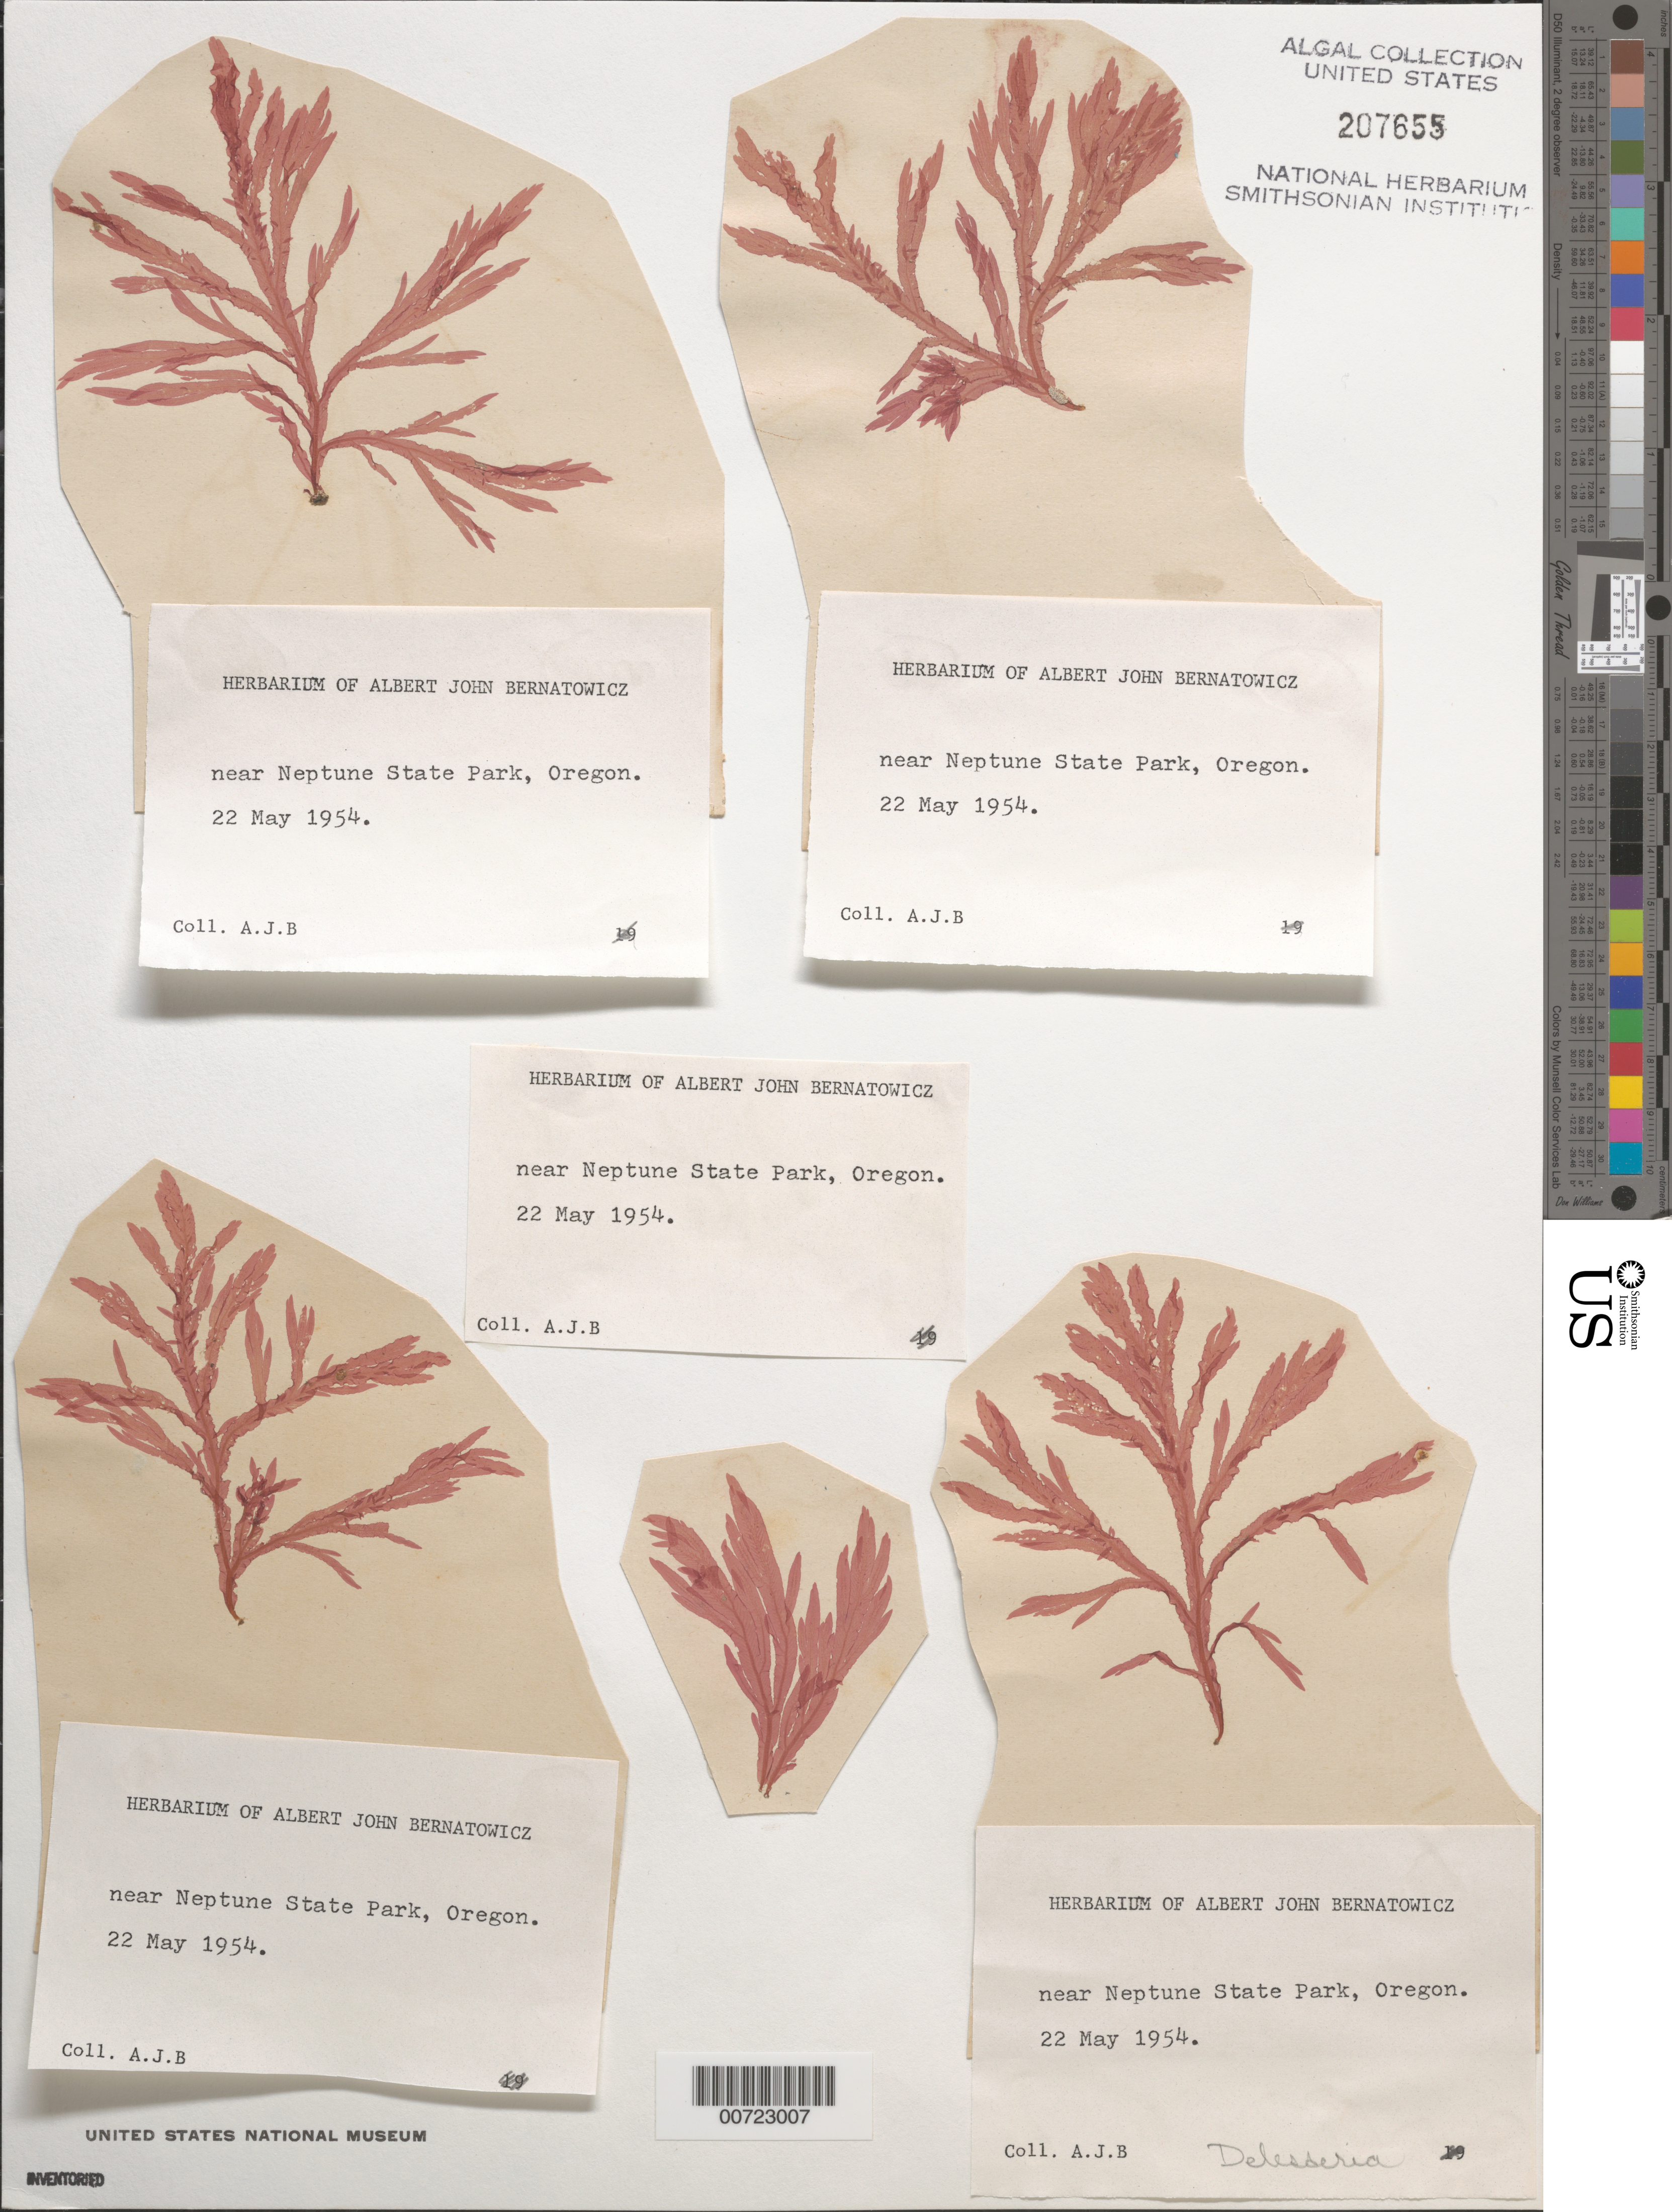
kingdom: Plantae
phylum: Rhodophyta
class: Florideophyceae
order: Ceramiales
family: Delesseriaceae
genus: Delesseria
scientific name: Delesseria sp.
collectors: A. Bernatowicz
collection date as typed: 22 May 1954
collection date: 1954-05-22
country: United States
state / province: Oregon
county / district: Lane County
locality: Marine Gardens near Neptune State Park (Neptune State Beach Park)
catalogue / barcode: US 207655